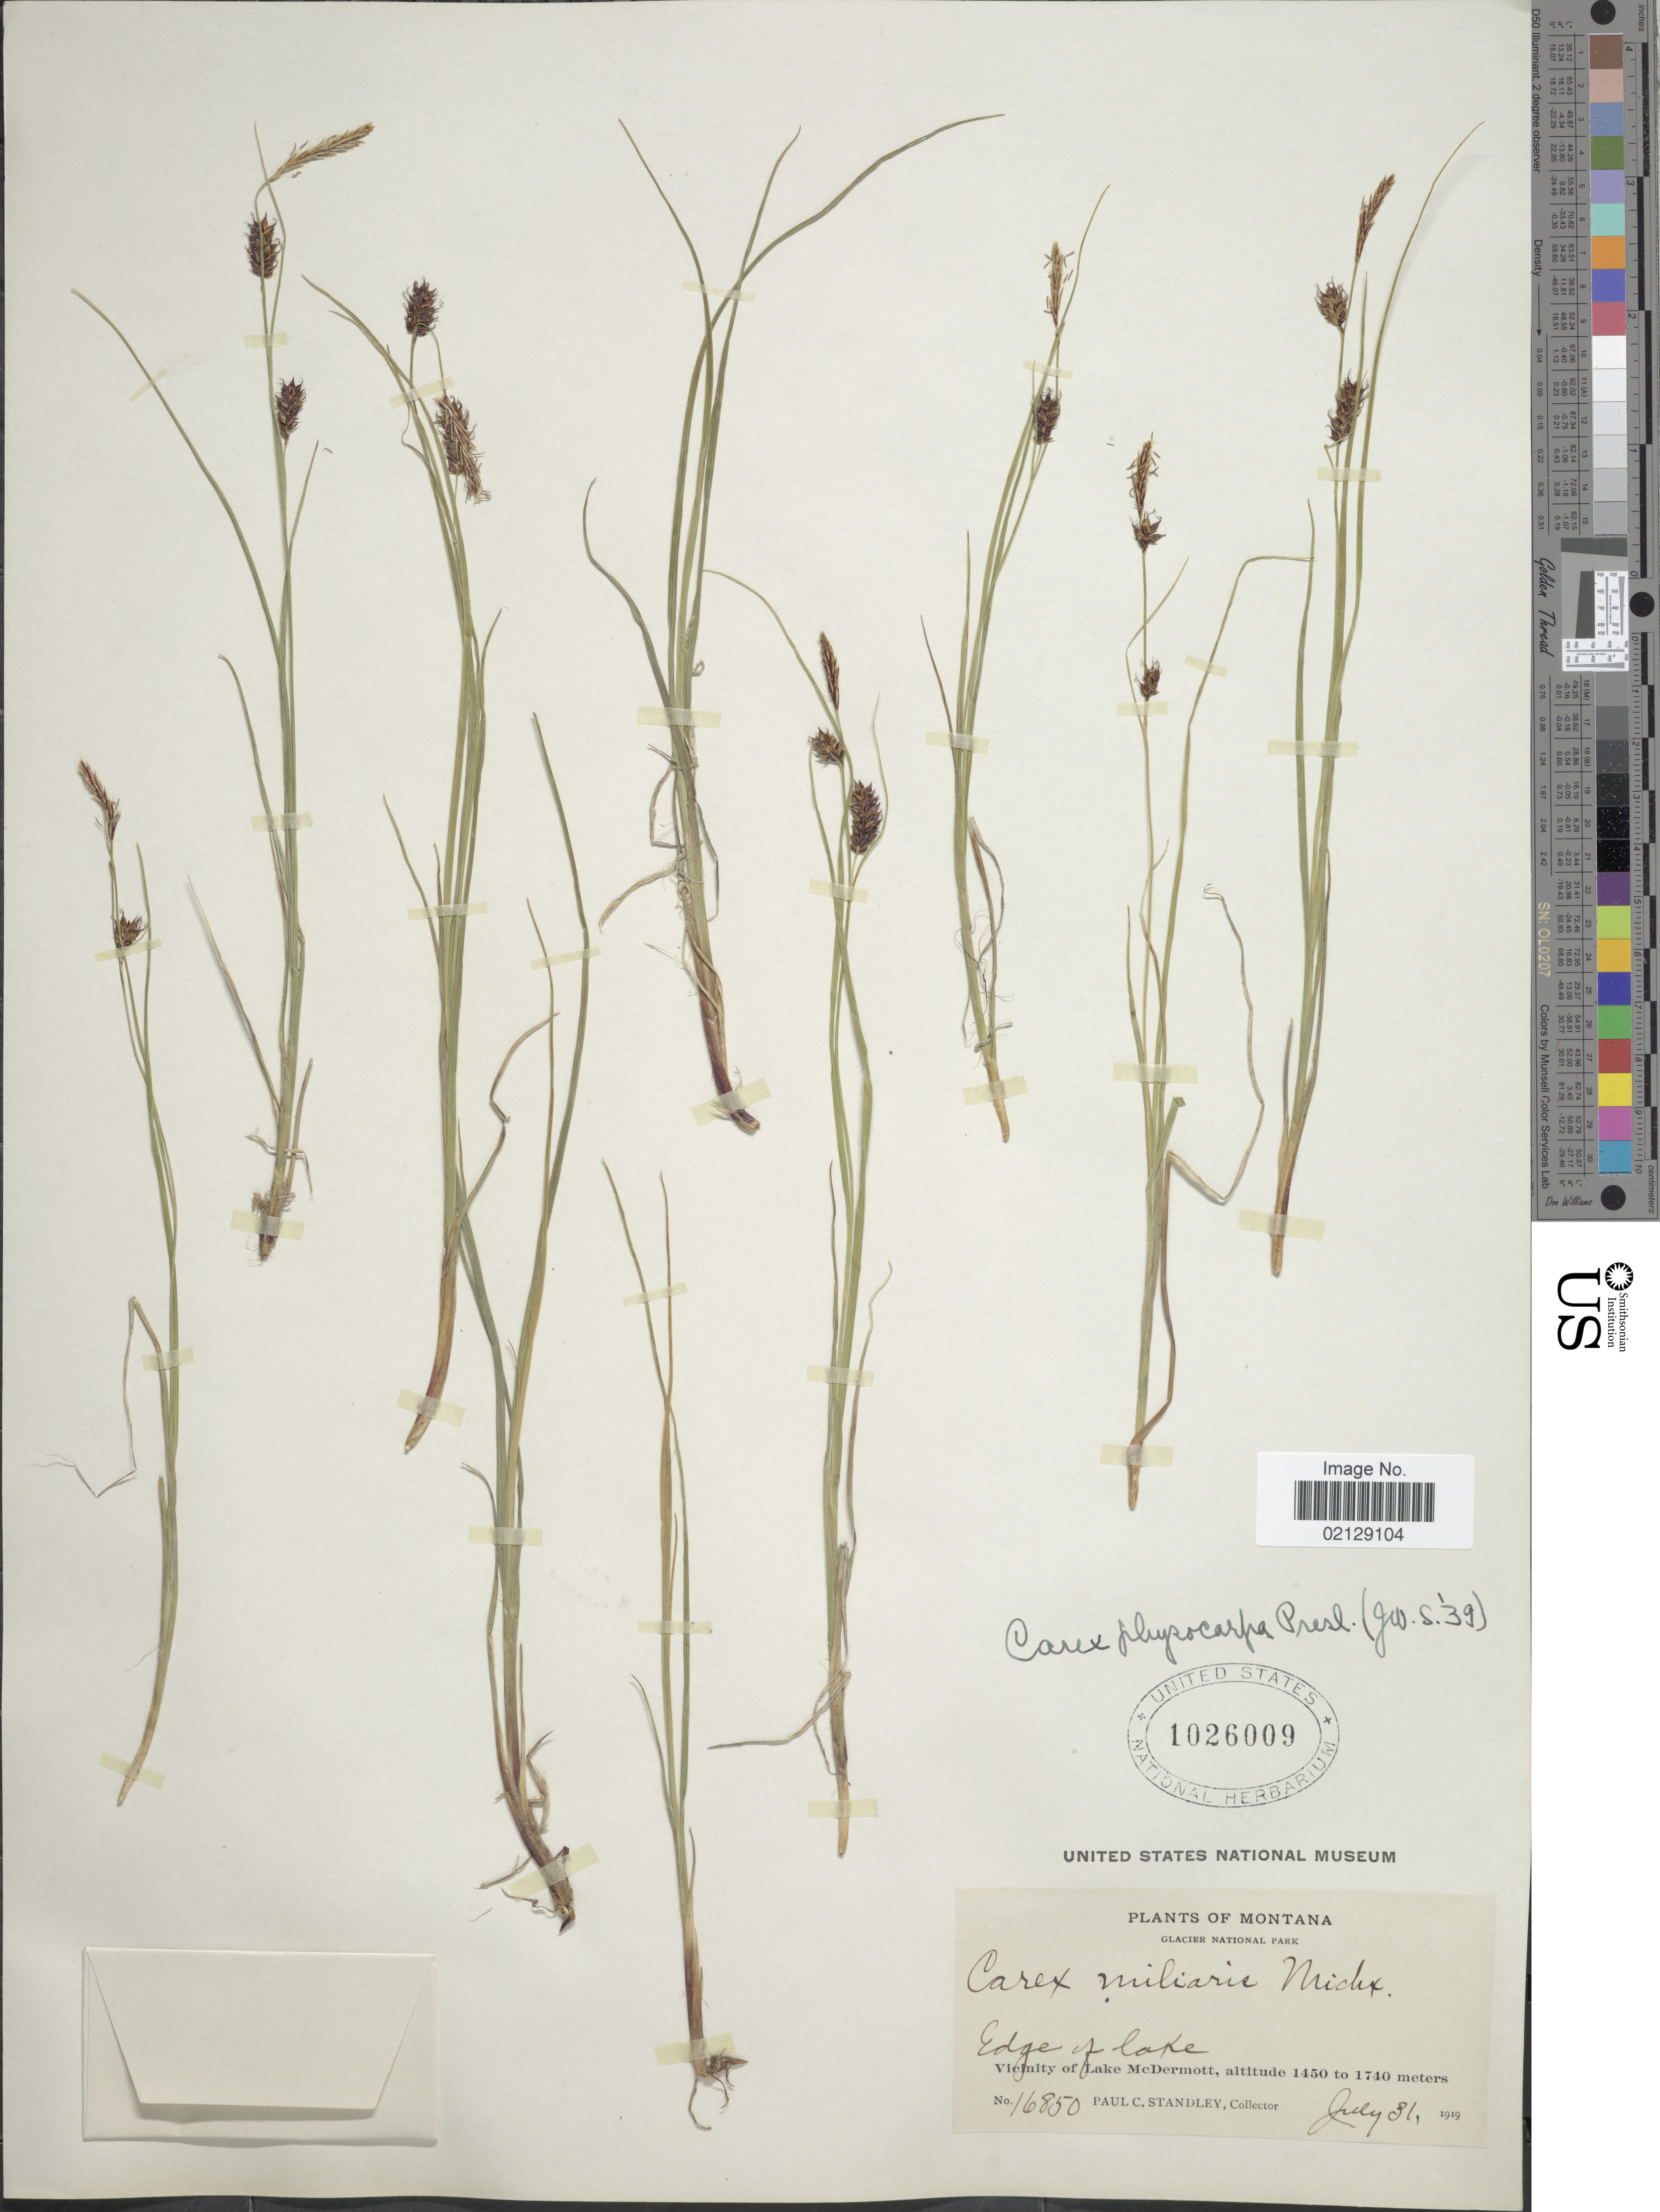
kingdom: Plantae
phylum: Tracheophyta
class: Liliopsida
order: Poales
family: Cyperaceae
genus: Carex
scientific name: Carex saxatilis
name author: L.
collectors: P. C. Standley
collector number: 16850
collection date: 1919-07-31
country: United States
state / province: Montana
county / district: Glacier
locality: Glacier National Park, Edge of Lake, Vicinity of Lake McDermott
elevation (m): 1450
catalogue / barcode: US 1026009